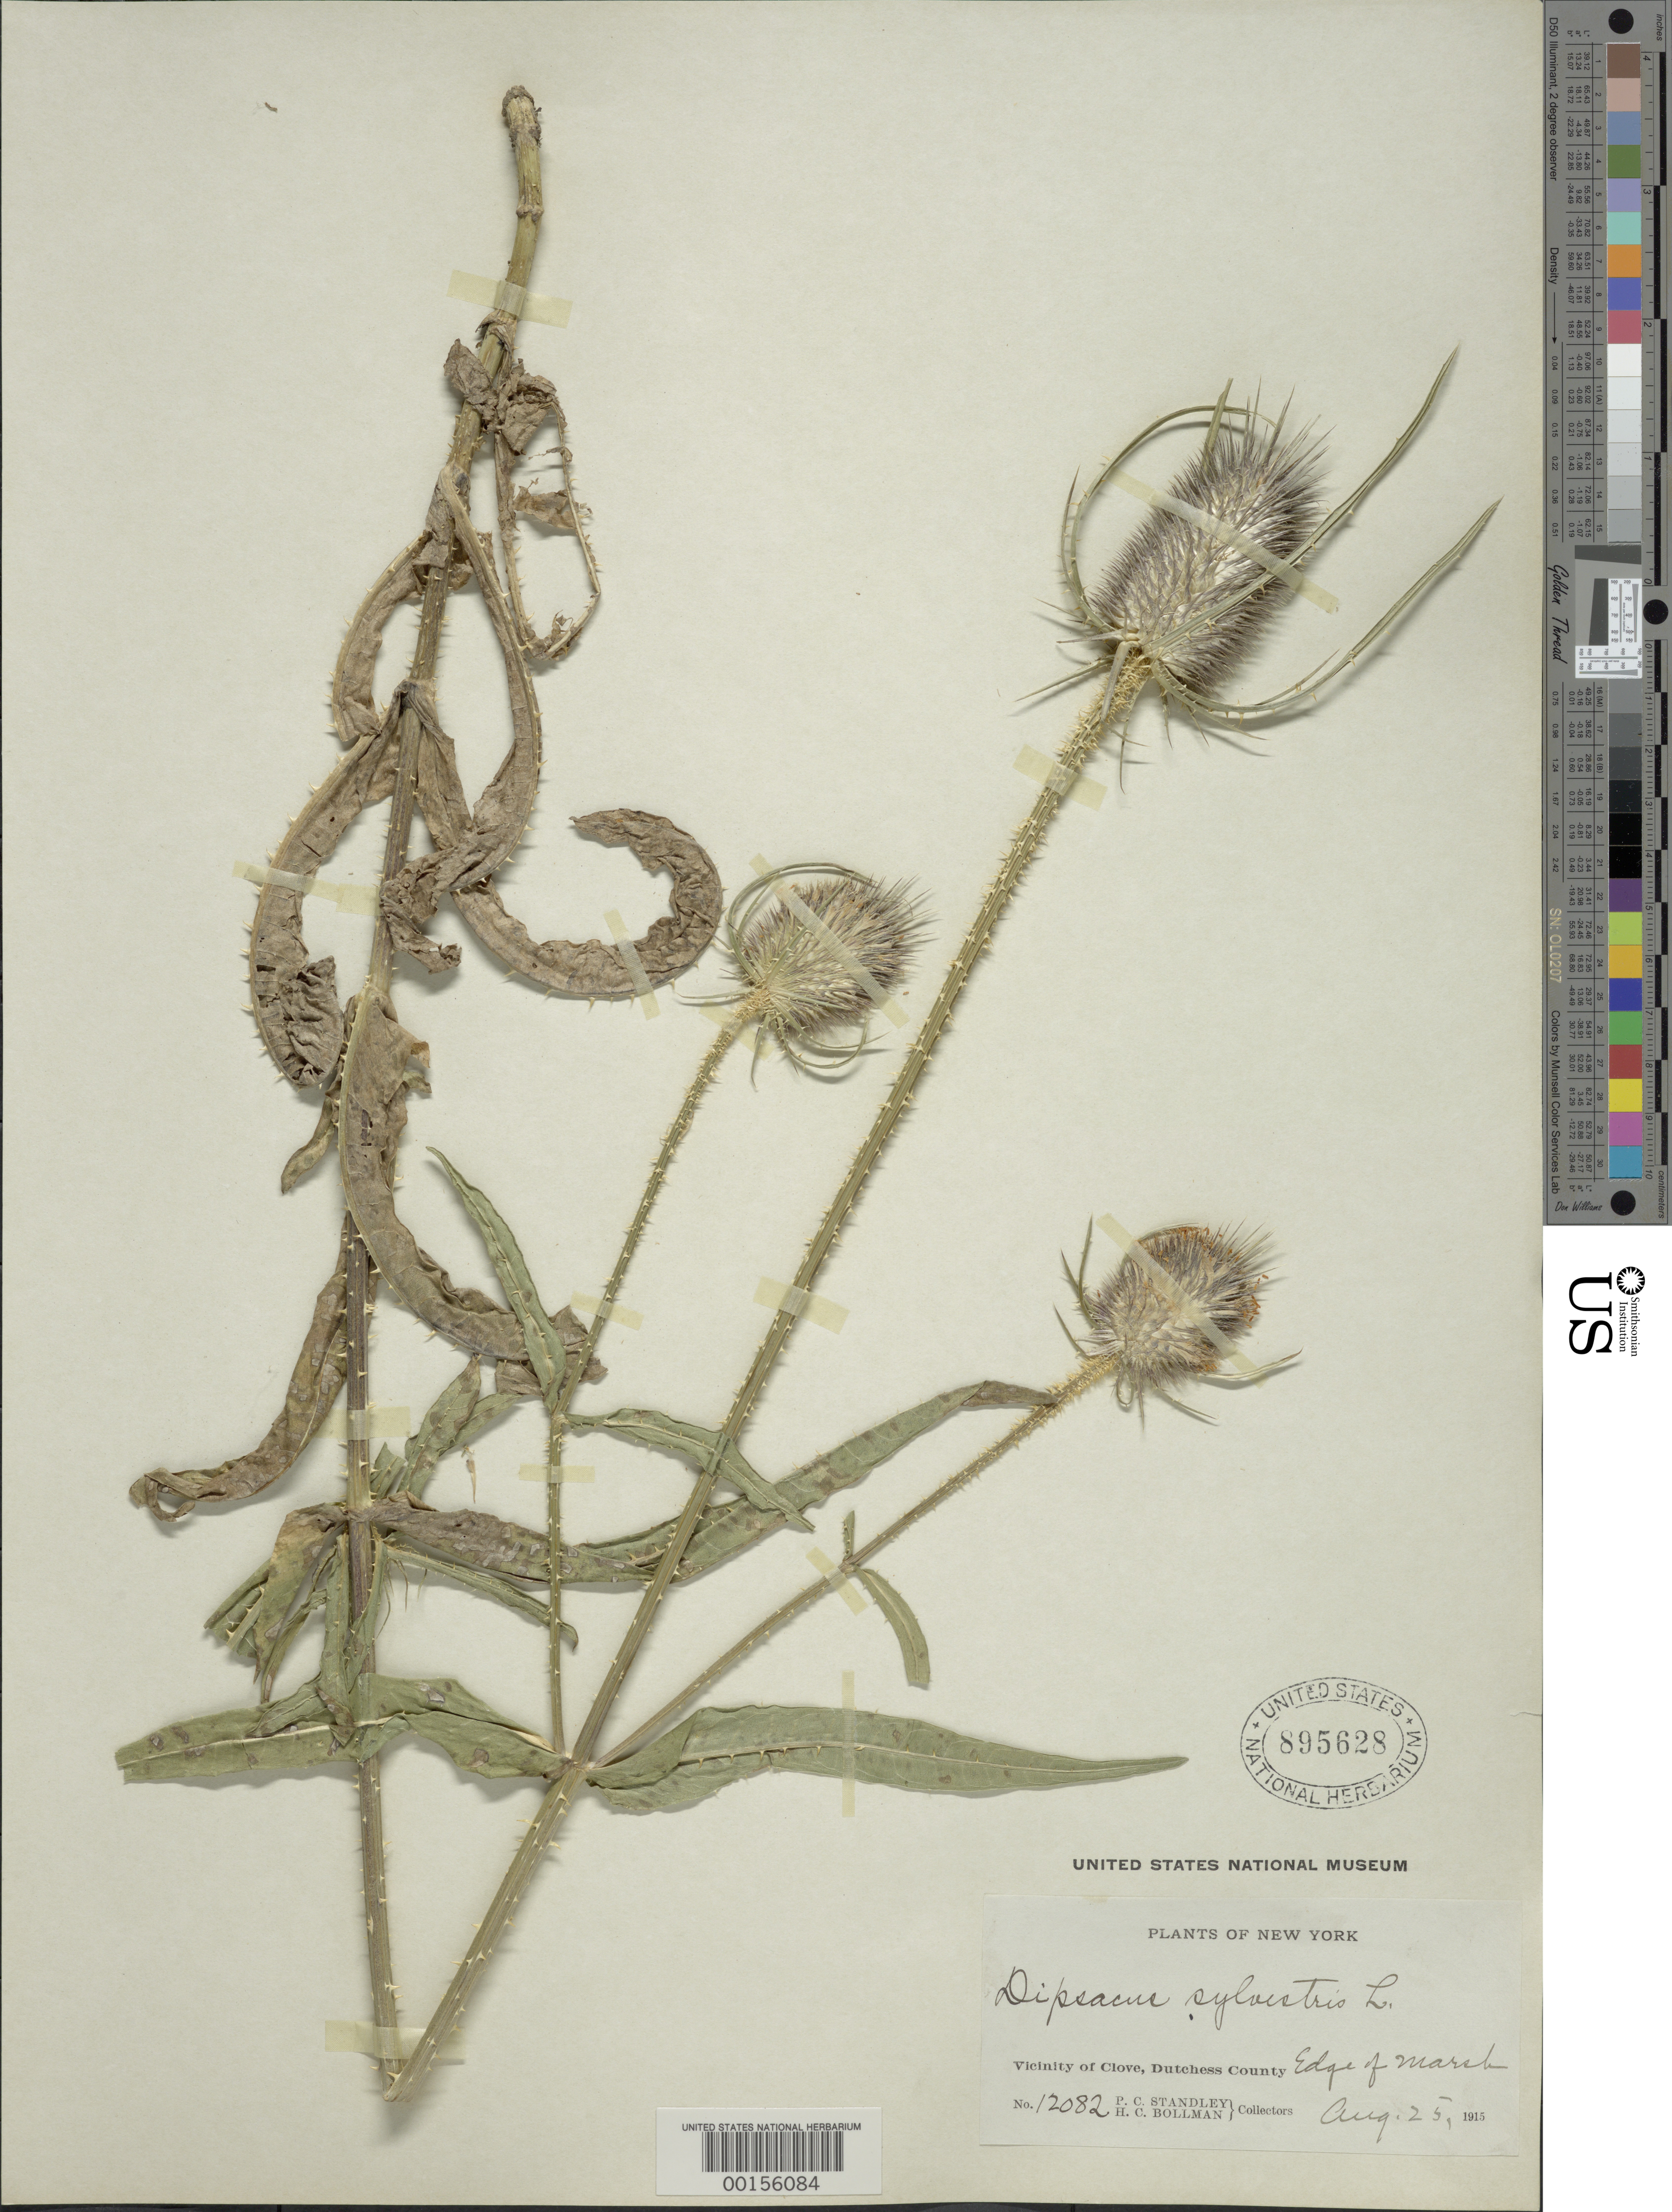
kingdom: Plantae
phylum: Tracheophyta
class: Magnoliopsida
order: Dipsacales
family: Caprifoliaceae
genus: Dipsacus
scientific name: Dipsacus sylvestris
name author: Huds.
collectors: P. C. Standley & H. C. Bollman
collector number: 12082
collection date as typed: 25 Aug 1915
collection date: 1915-08-25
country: United States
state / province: New York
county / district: Dutchess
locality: Clove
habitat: Edge of marsh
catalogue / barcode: US 895628